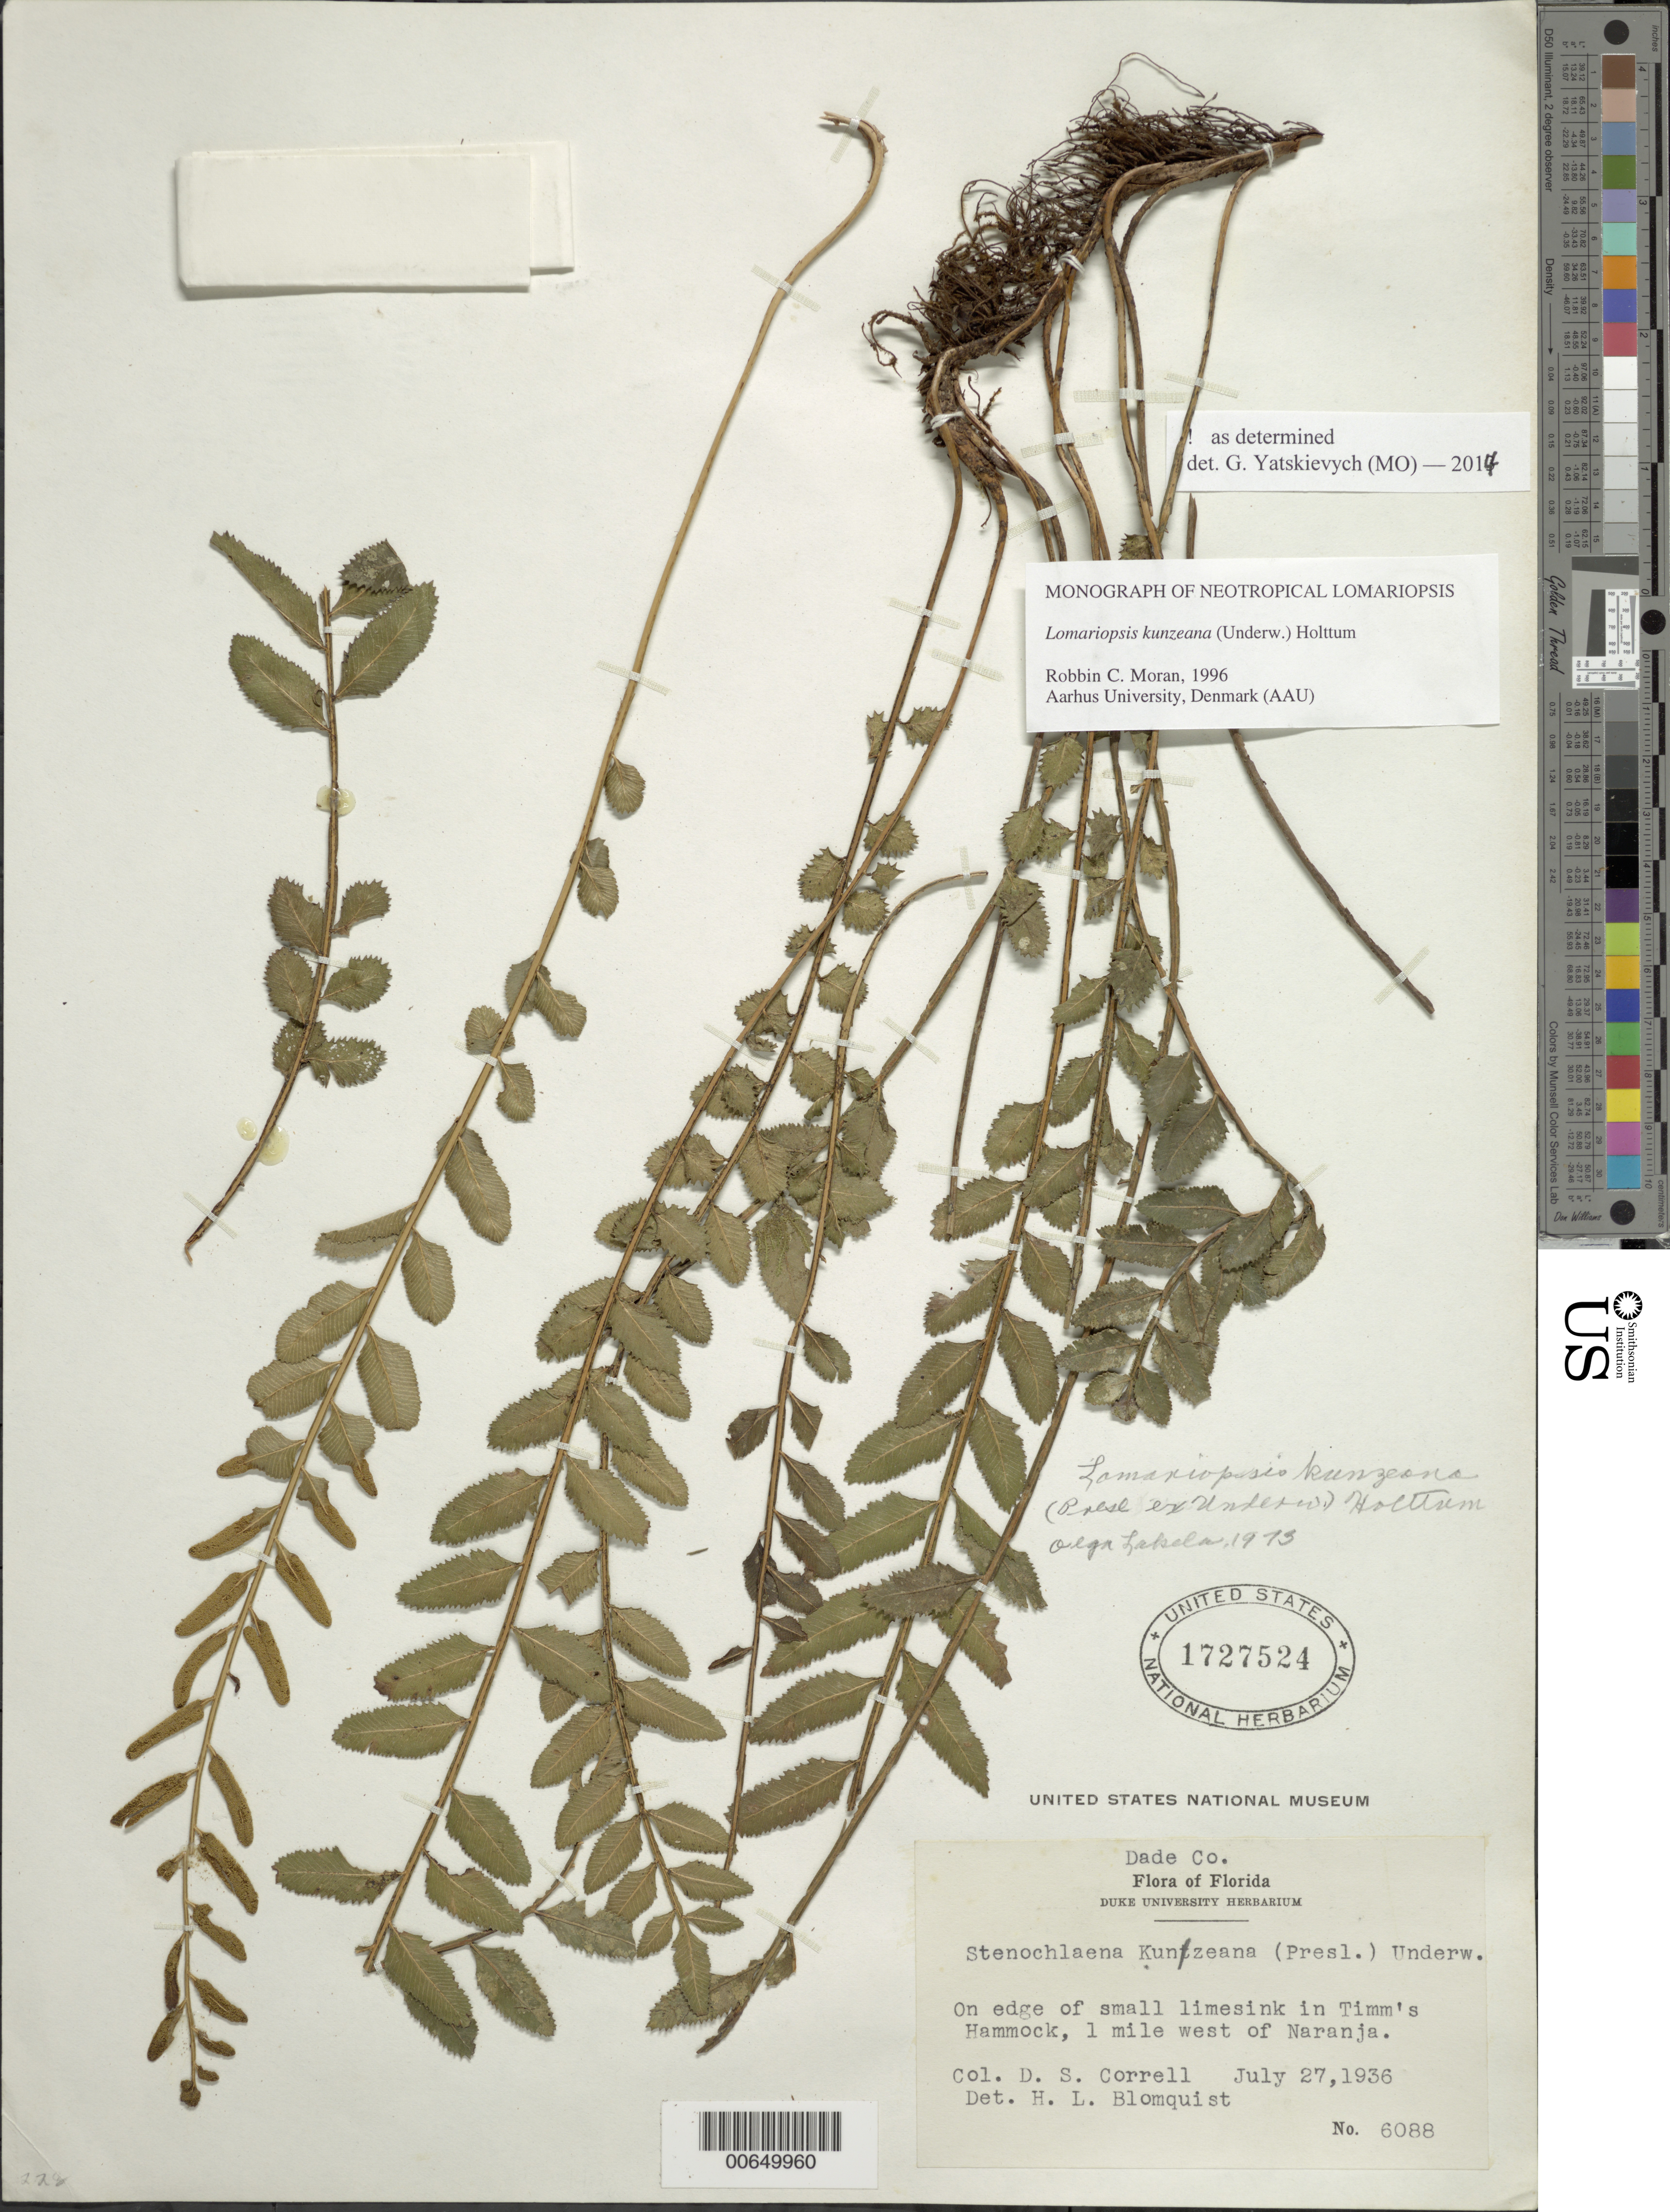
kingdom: Plantae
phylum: Tracheophyta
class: Polypodiopsida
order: Polypodiales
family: Lomariopsidaceae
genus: Lomariopsis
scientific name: Lomariopsis kunzeana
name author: (Underw.) Holttum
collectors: D. S. Correll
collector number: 6088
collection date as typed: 27 Jul 1936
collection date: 1936-07-27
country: United States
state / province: Florida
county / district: Dade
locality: In Timms Hammock, 1 mile W of Naranja.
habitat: On edge of small lime sink.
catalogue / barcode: US 1727524